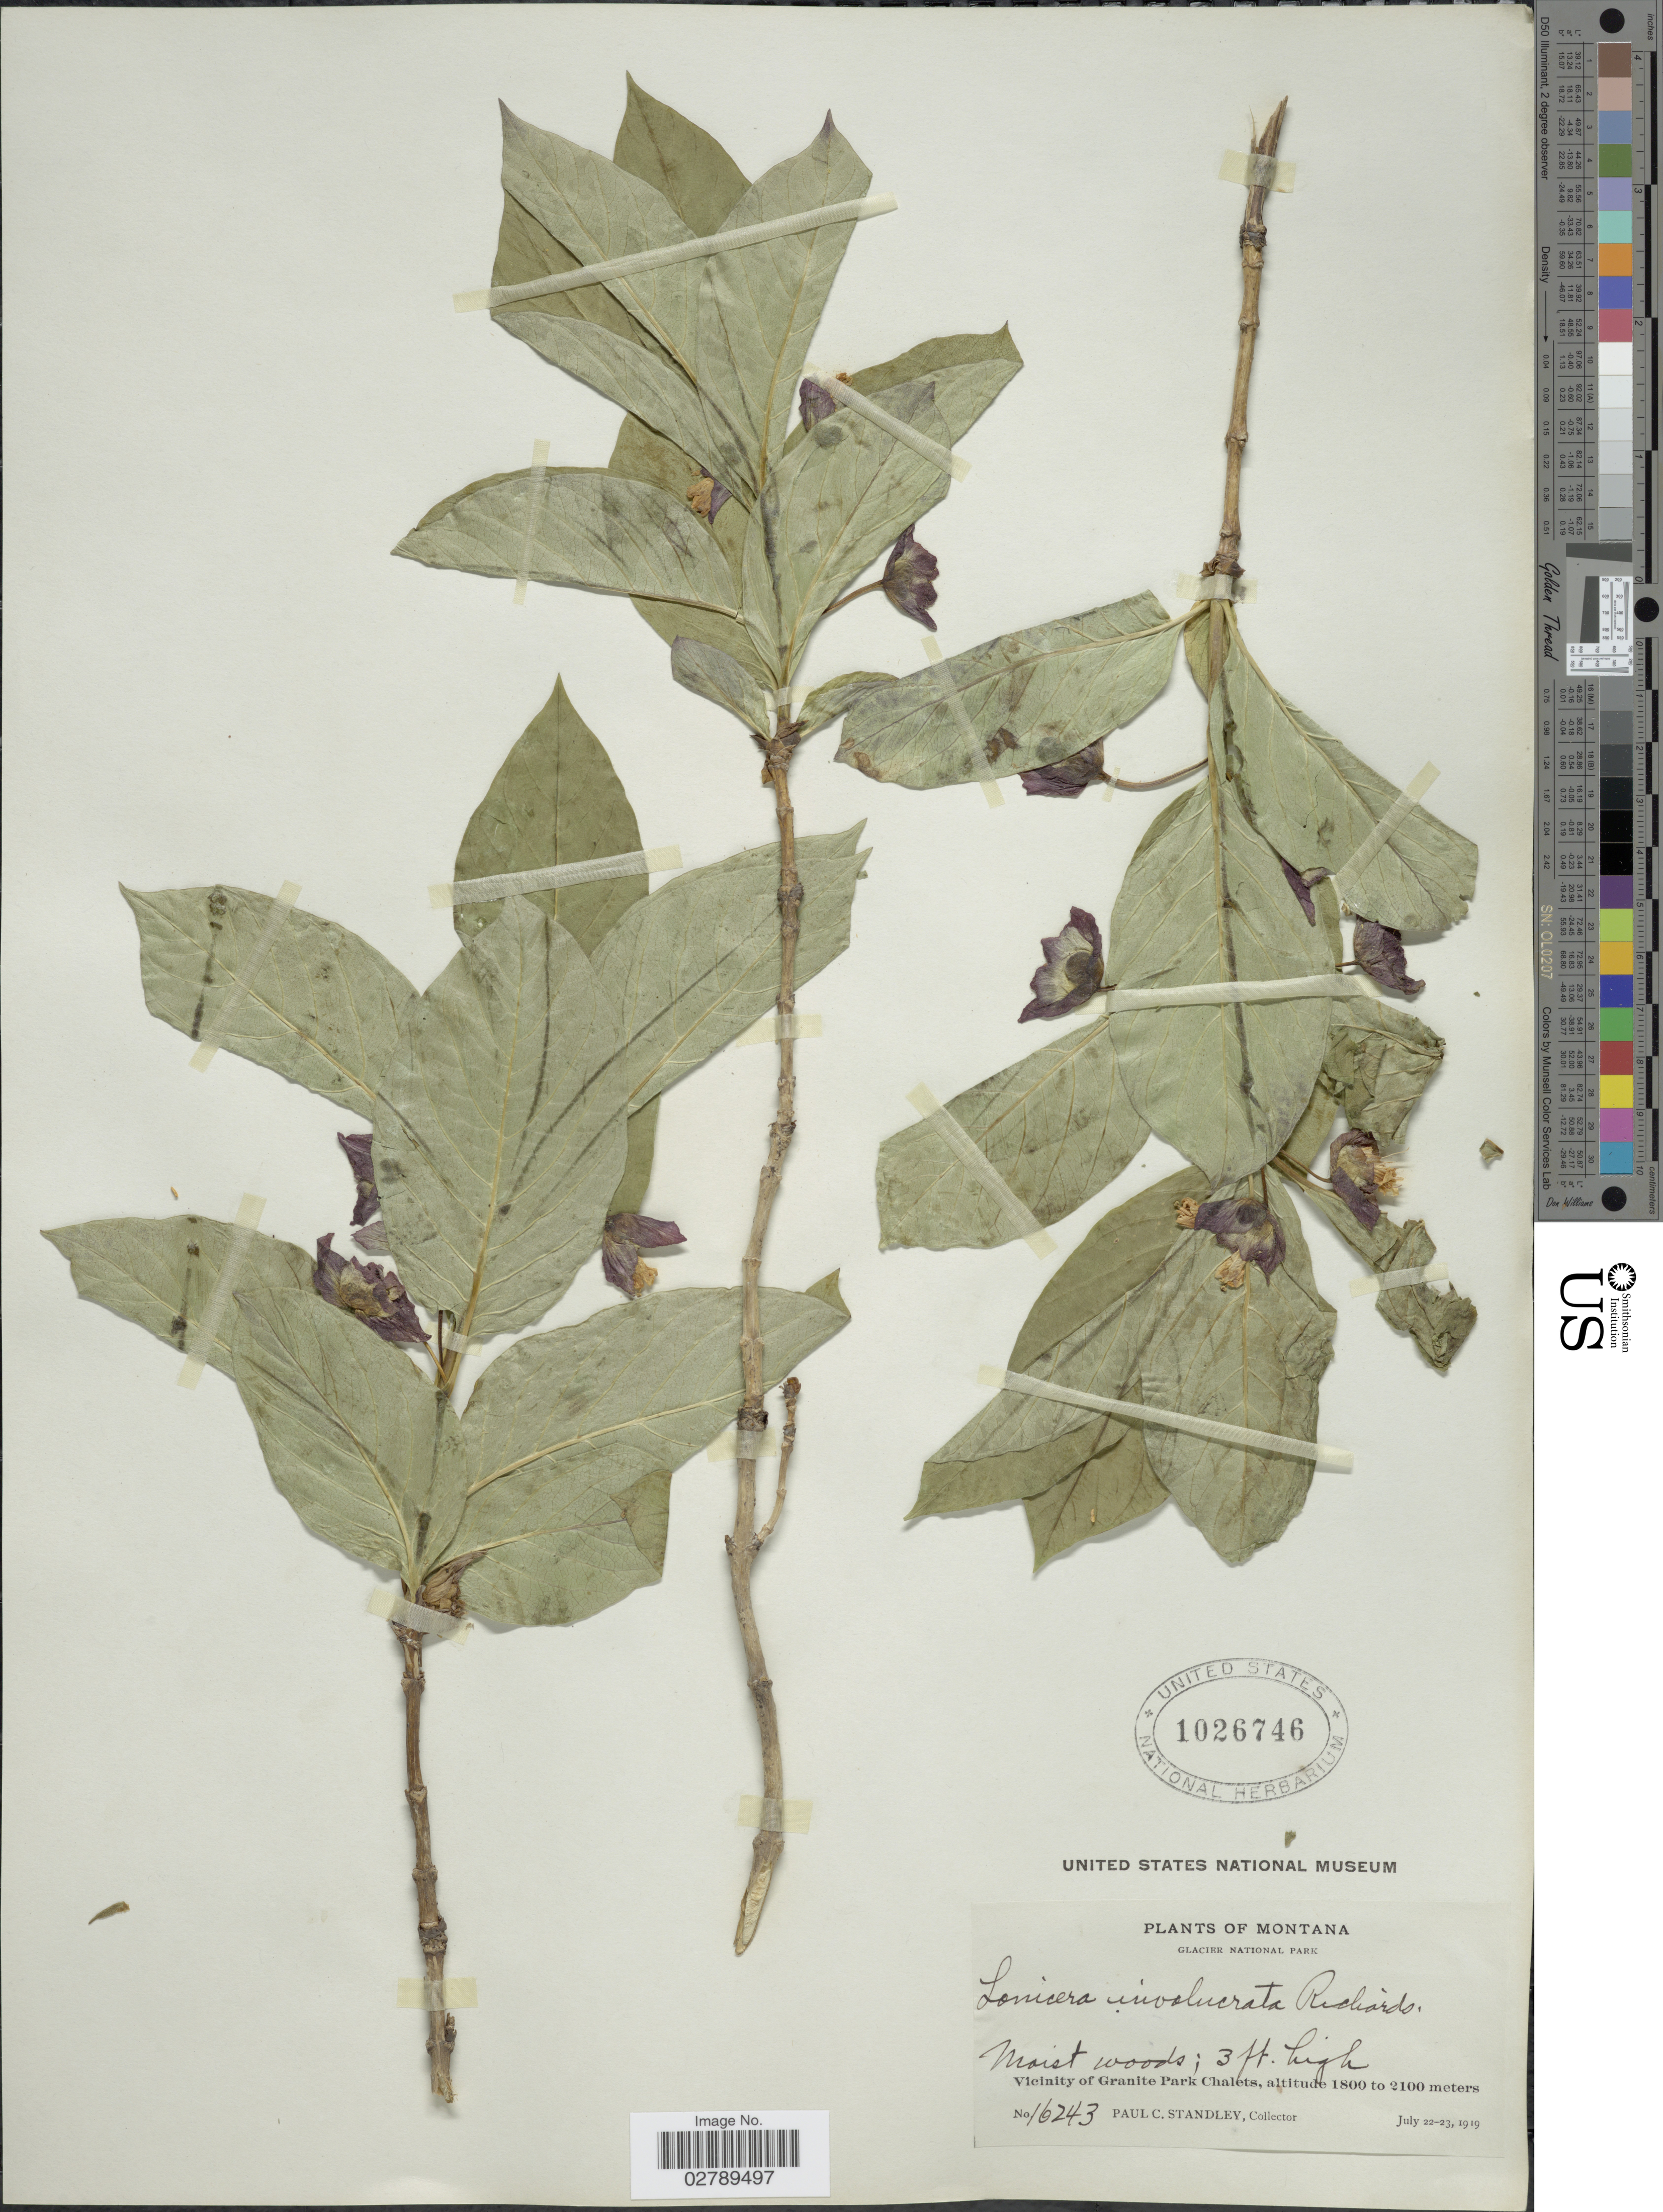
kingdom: Plantae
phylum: Tracheophyta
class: Magnoliopsida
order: Dipsacales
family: Caprifoliaceae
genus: Lonicera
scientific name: Lonicera involucrata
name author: (Richardson) Banks ex Spreng.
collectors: P. C. Standley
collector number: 16243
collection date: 1919-07-22/1919-07-23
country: United States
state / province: Montana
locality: Glacier National Park. Vicinity of Granite Park Chalets.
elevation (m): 1800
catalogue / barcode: US 1026746